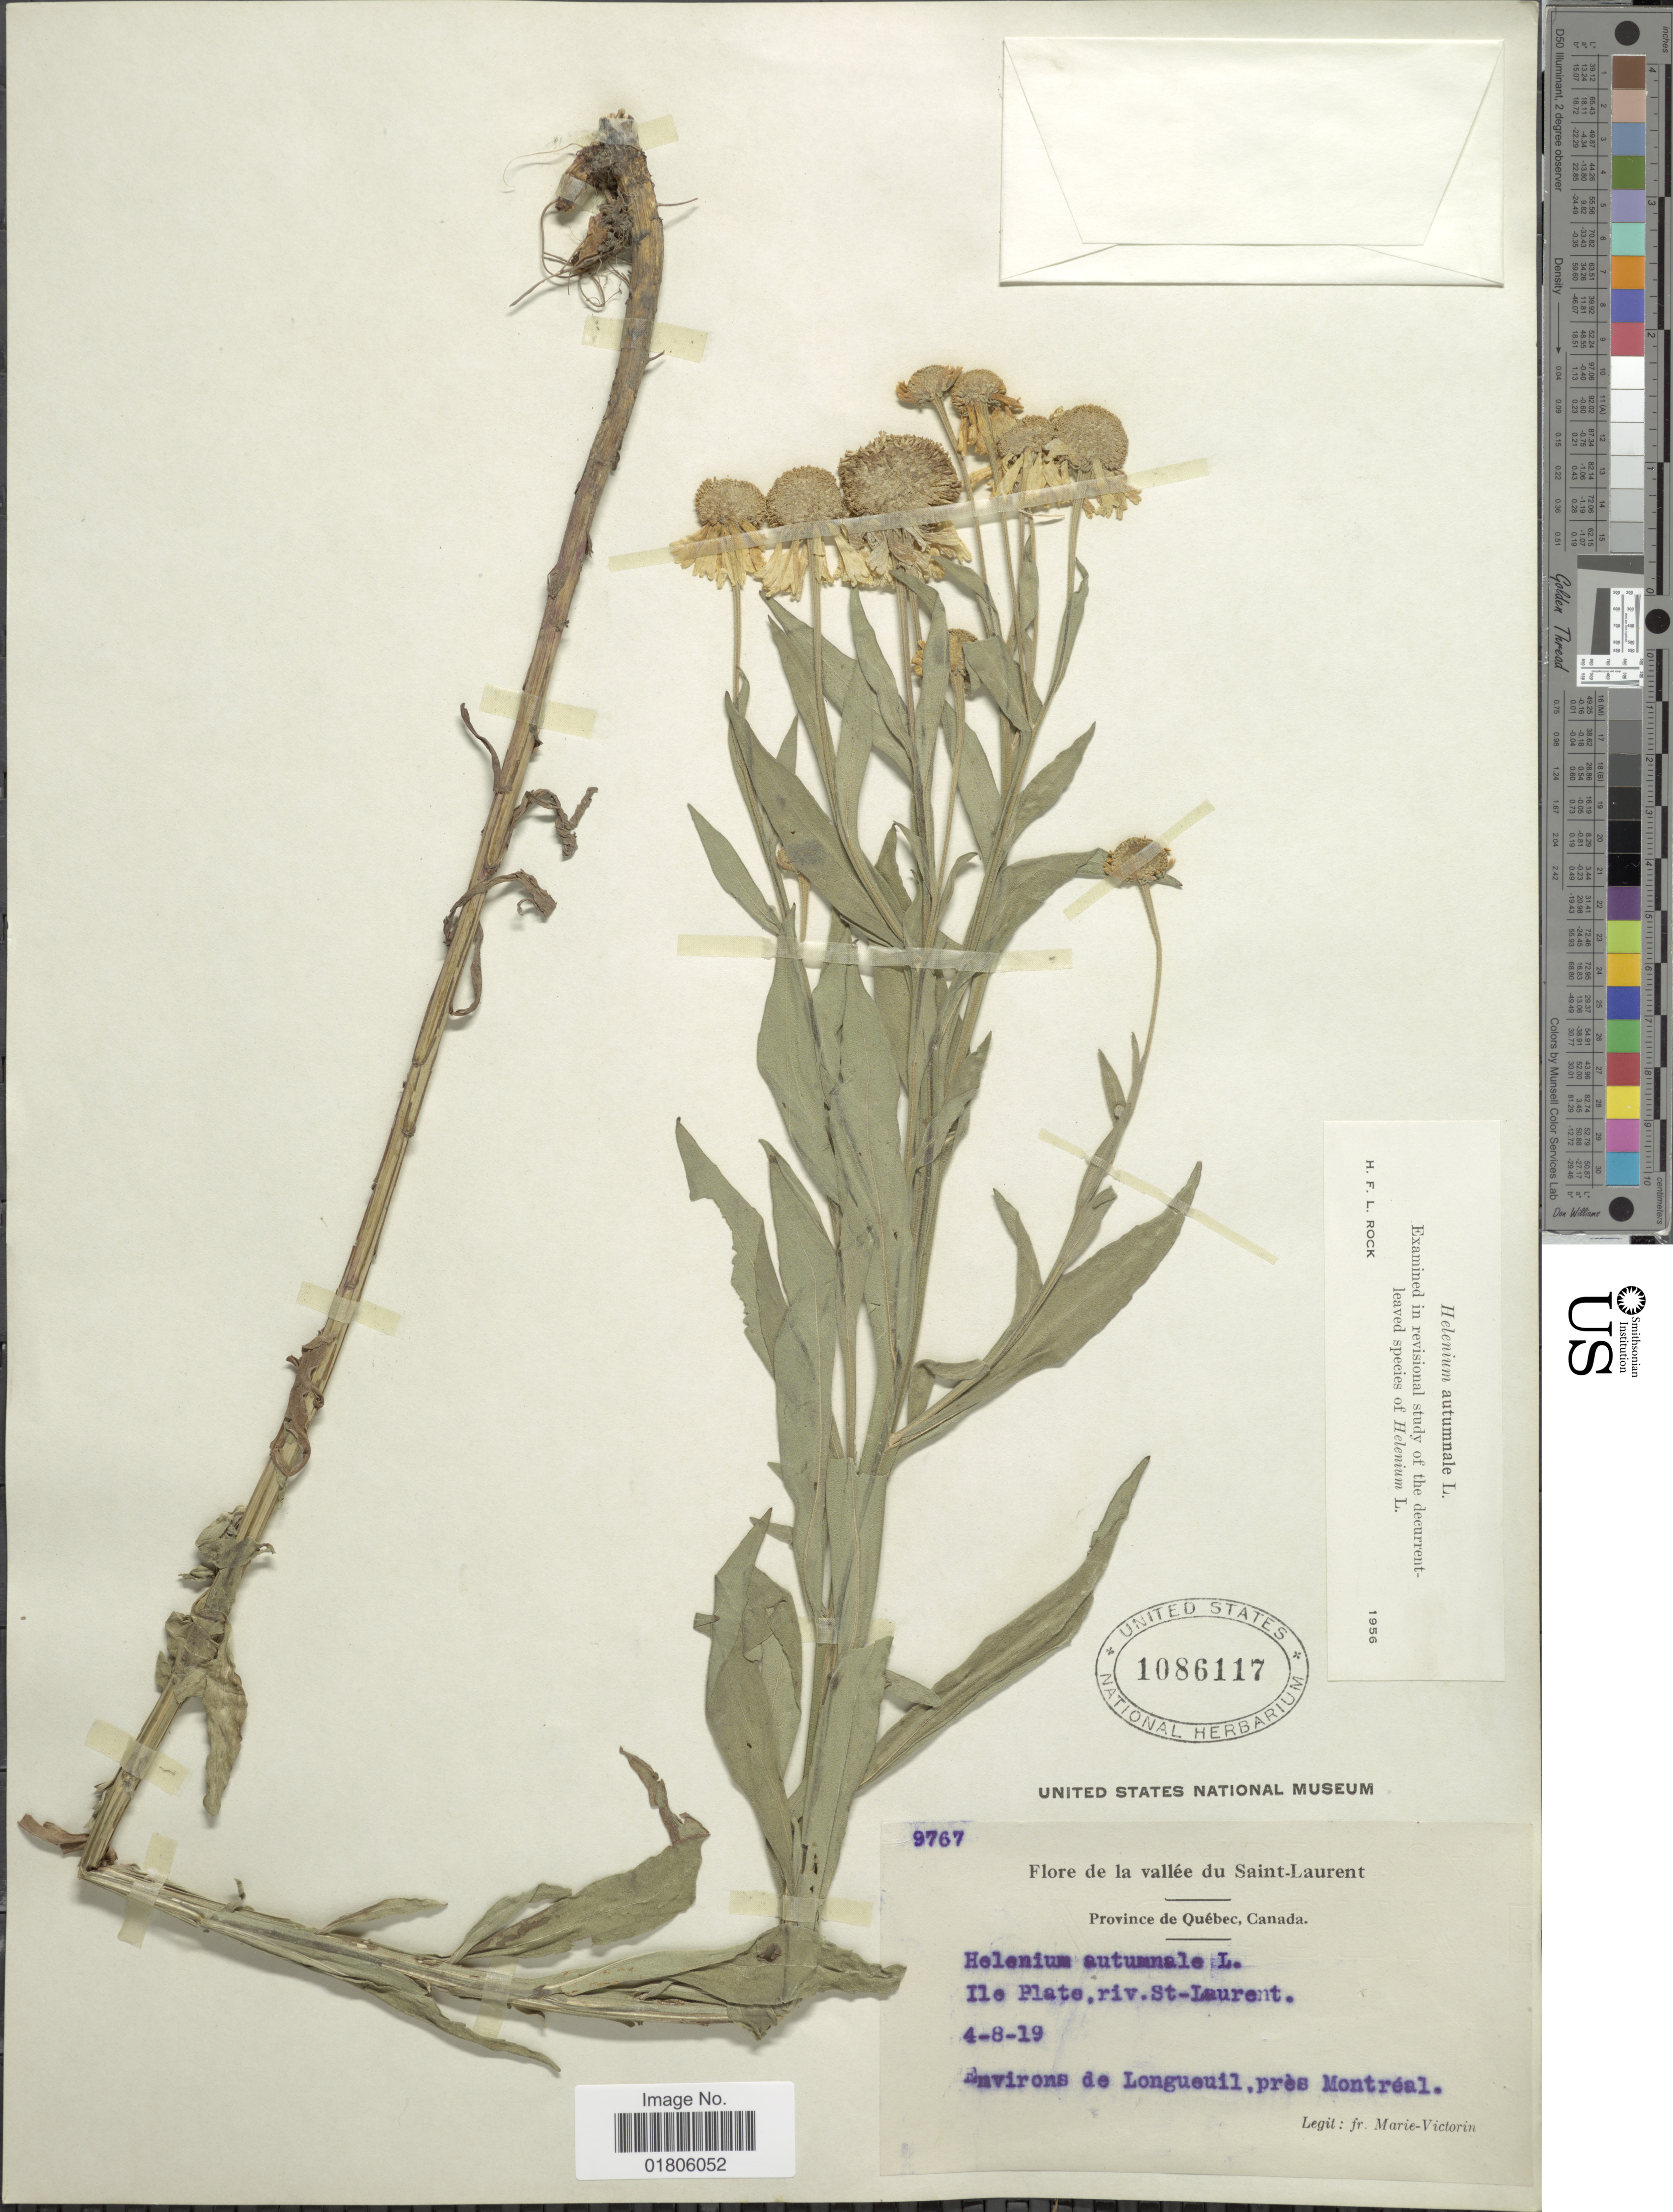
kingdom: Plantae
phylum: Tracheophyta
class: Magnoliopsida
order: Asterales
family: Asteraceae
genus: Helenium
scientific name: Helenium autumnale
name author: L.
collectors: Fr. Marie-Victorin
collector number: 9767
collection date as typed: Transcribed d/m/y: 4/8/19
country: Canada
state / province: Quebec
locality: Ile Plate, riv. St-Laurent. Environs de Longueuil, pres Montreal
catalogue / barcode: US 1086117